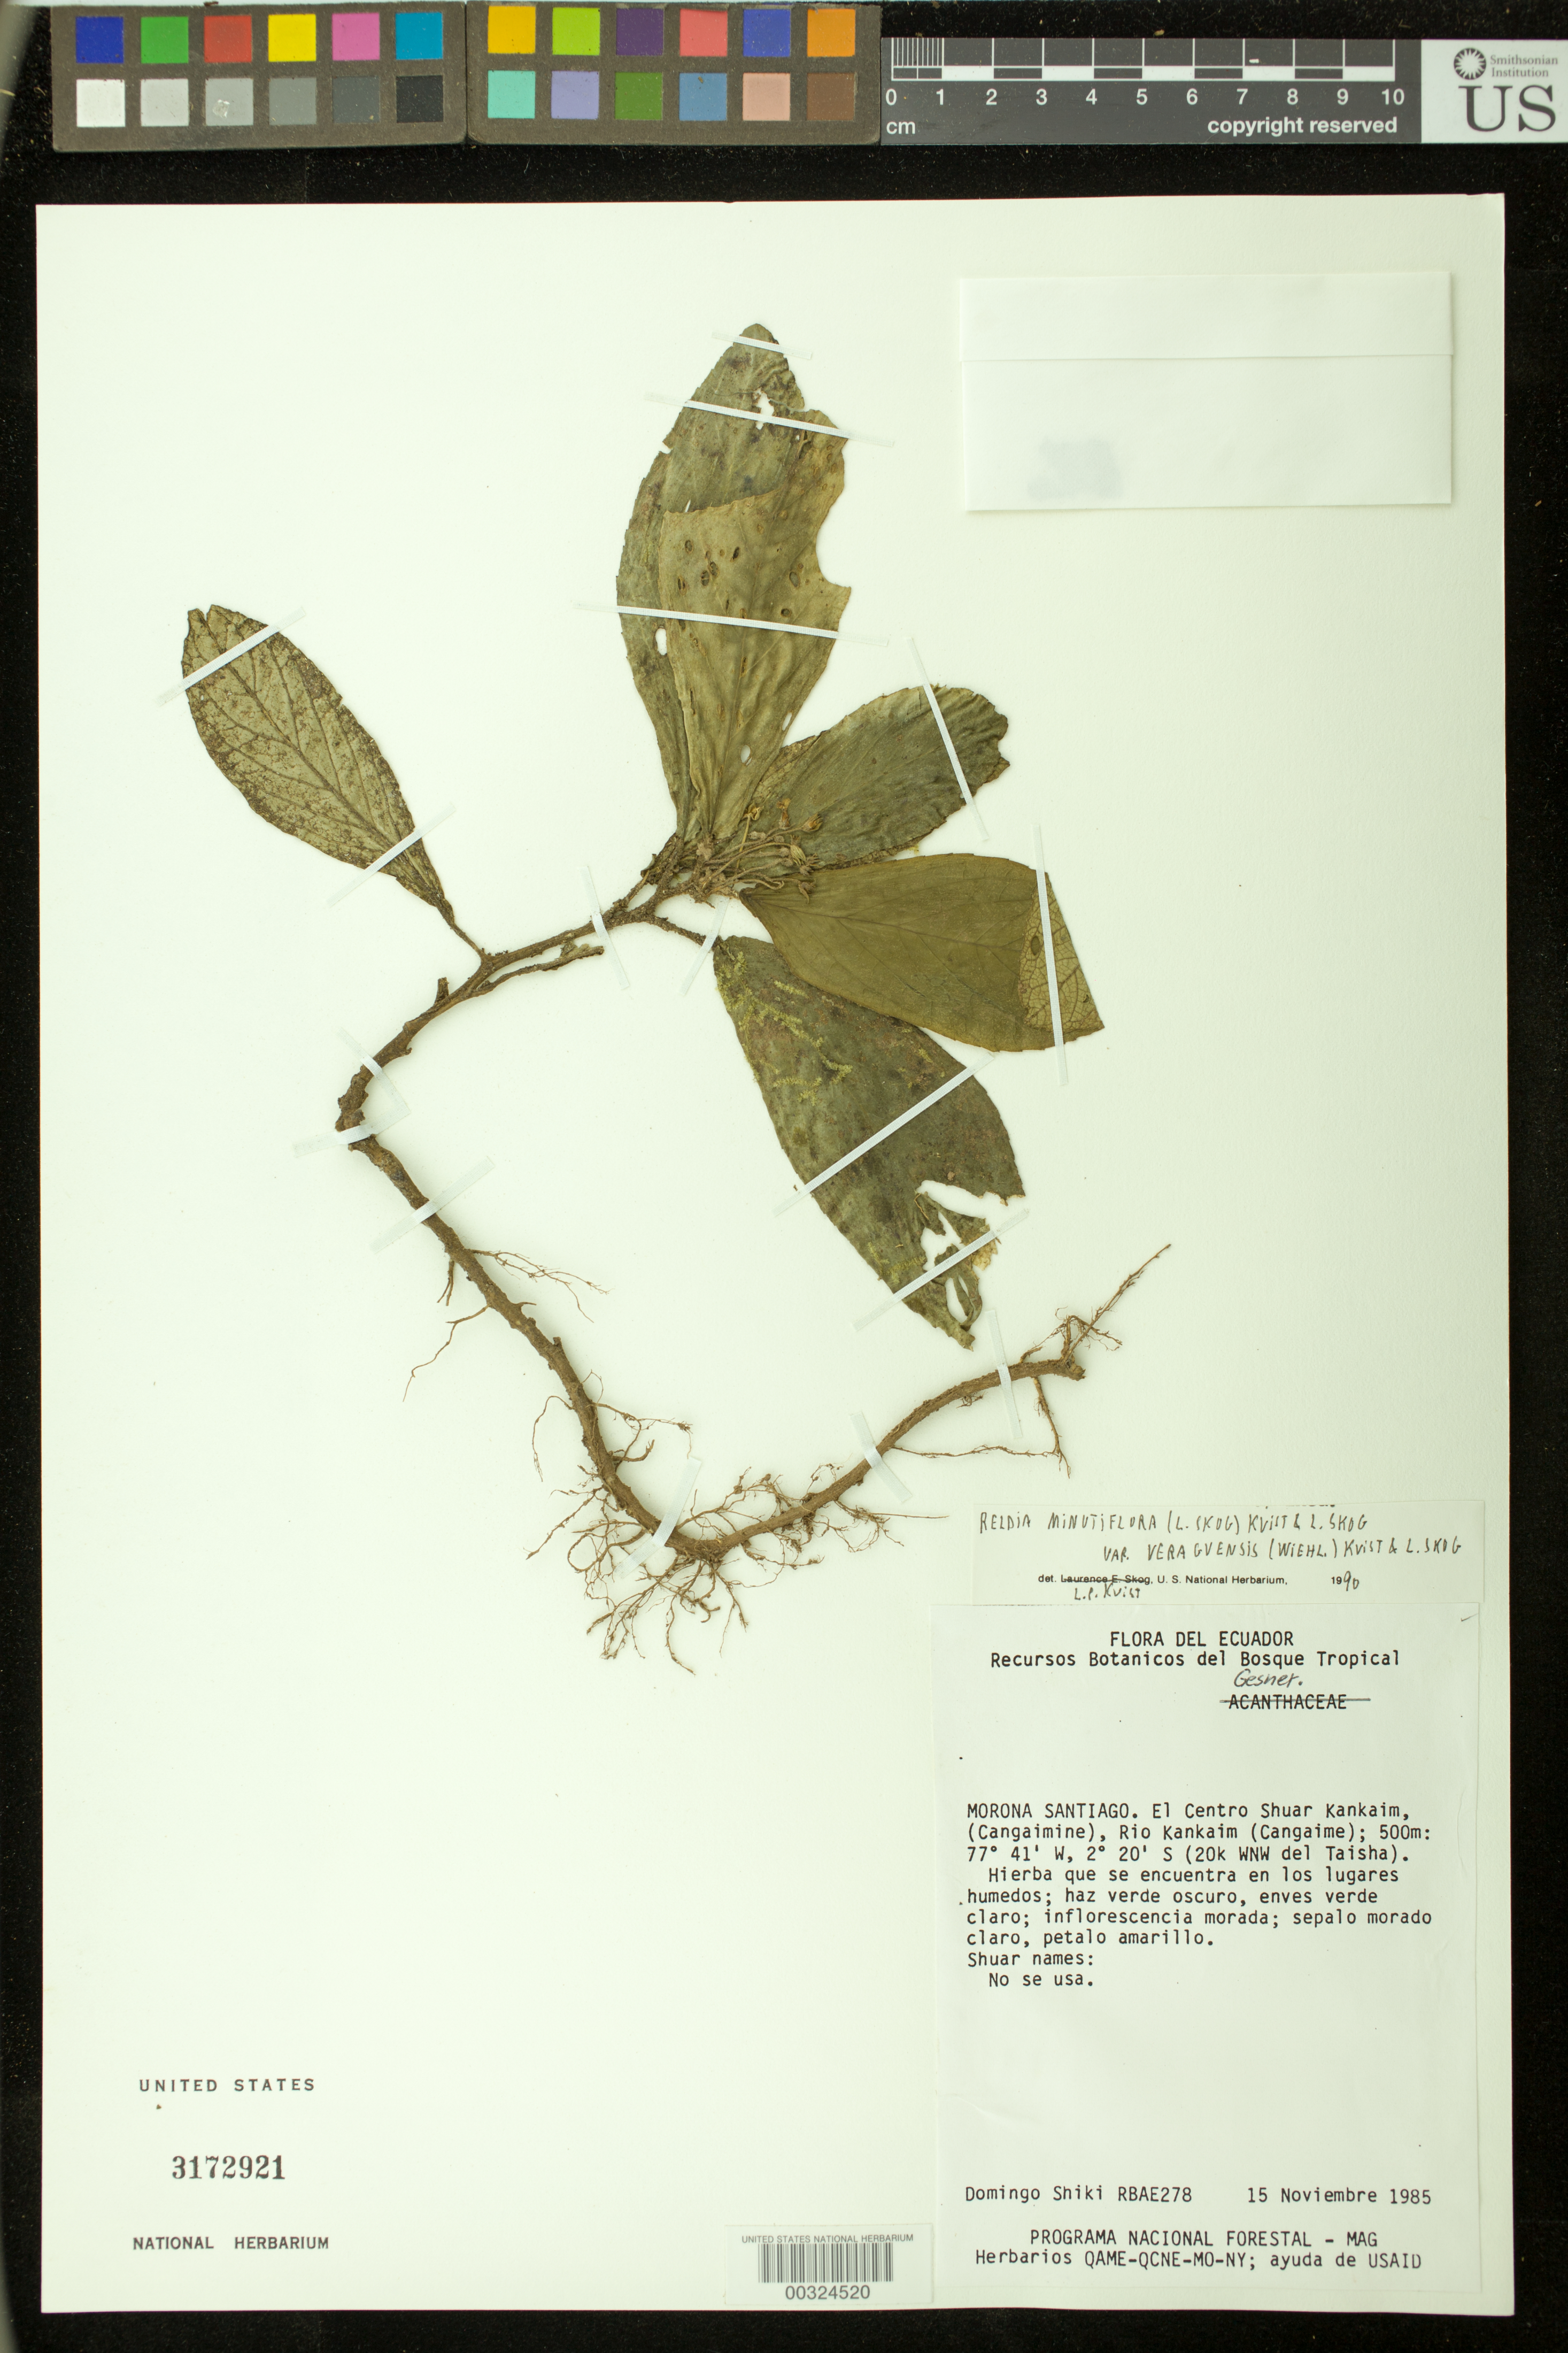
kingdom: Plantae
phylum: Tracheophyta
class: Magnoliopsida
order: Lamiales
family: Gesneriaceae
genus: Reldia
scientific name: Reldia minutiflora var. veraguensis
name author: (Wiehler) L.P. Kvist & L.E. Skog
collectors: D. Shiki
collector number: RBAE 278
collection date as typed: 15 Nov 1985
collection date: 1985-11-15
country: Ecuador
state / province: Morona-Santiago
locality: El Centro Shuar Kankaim, (Cangaimine), Rio Kankaim (Cangaime)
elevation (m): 500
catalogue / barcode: US 3172921